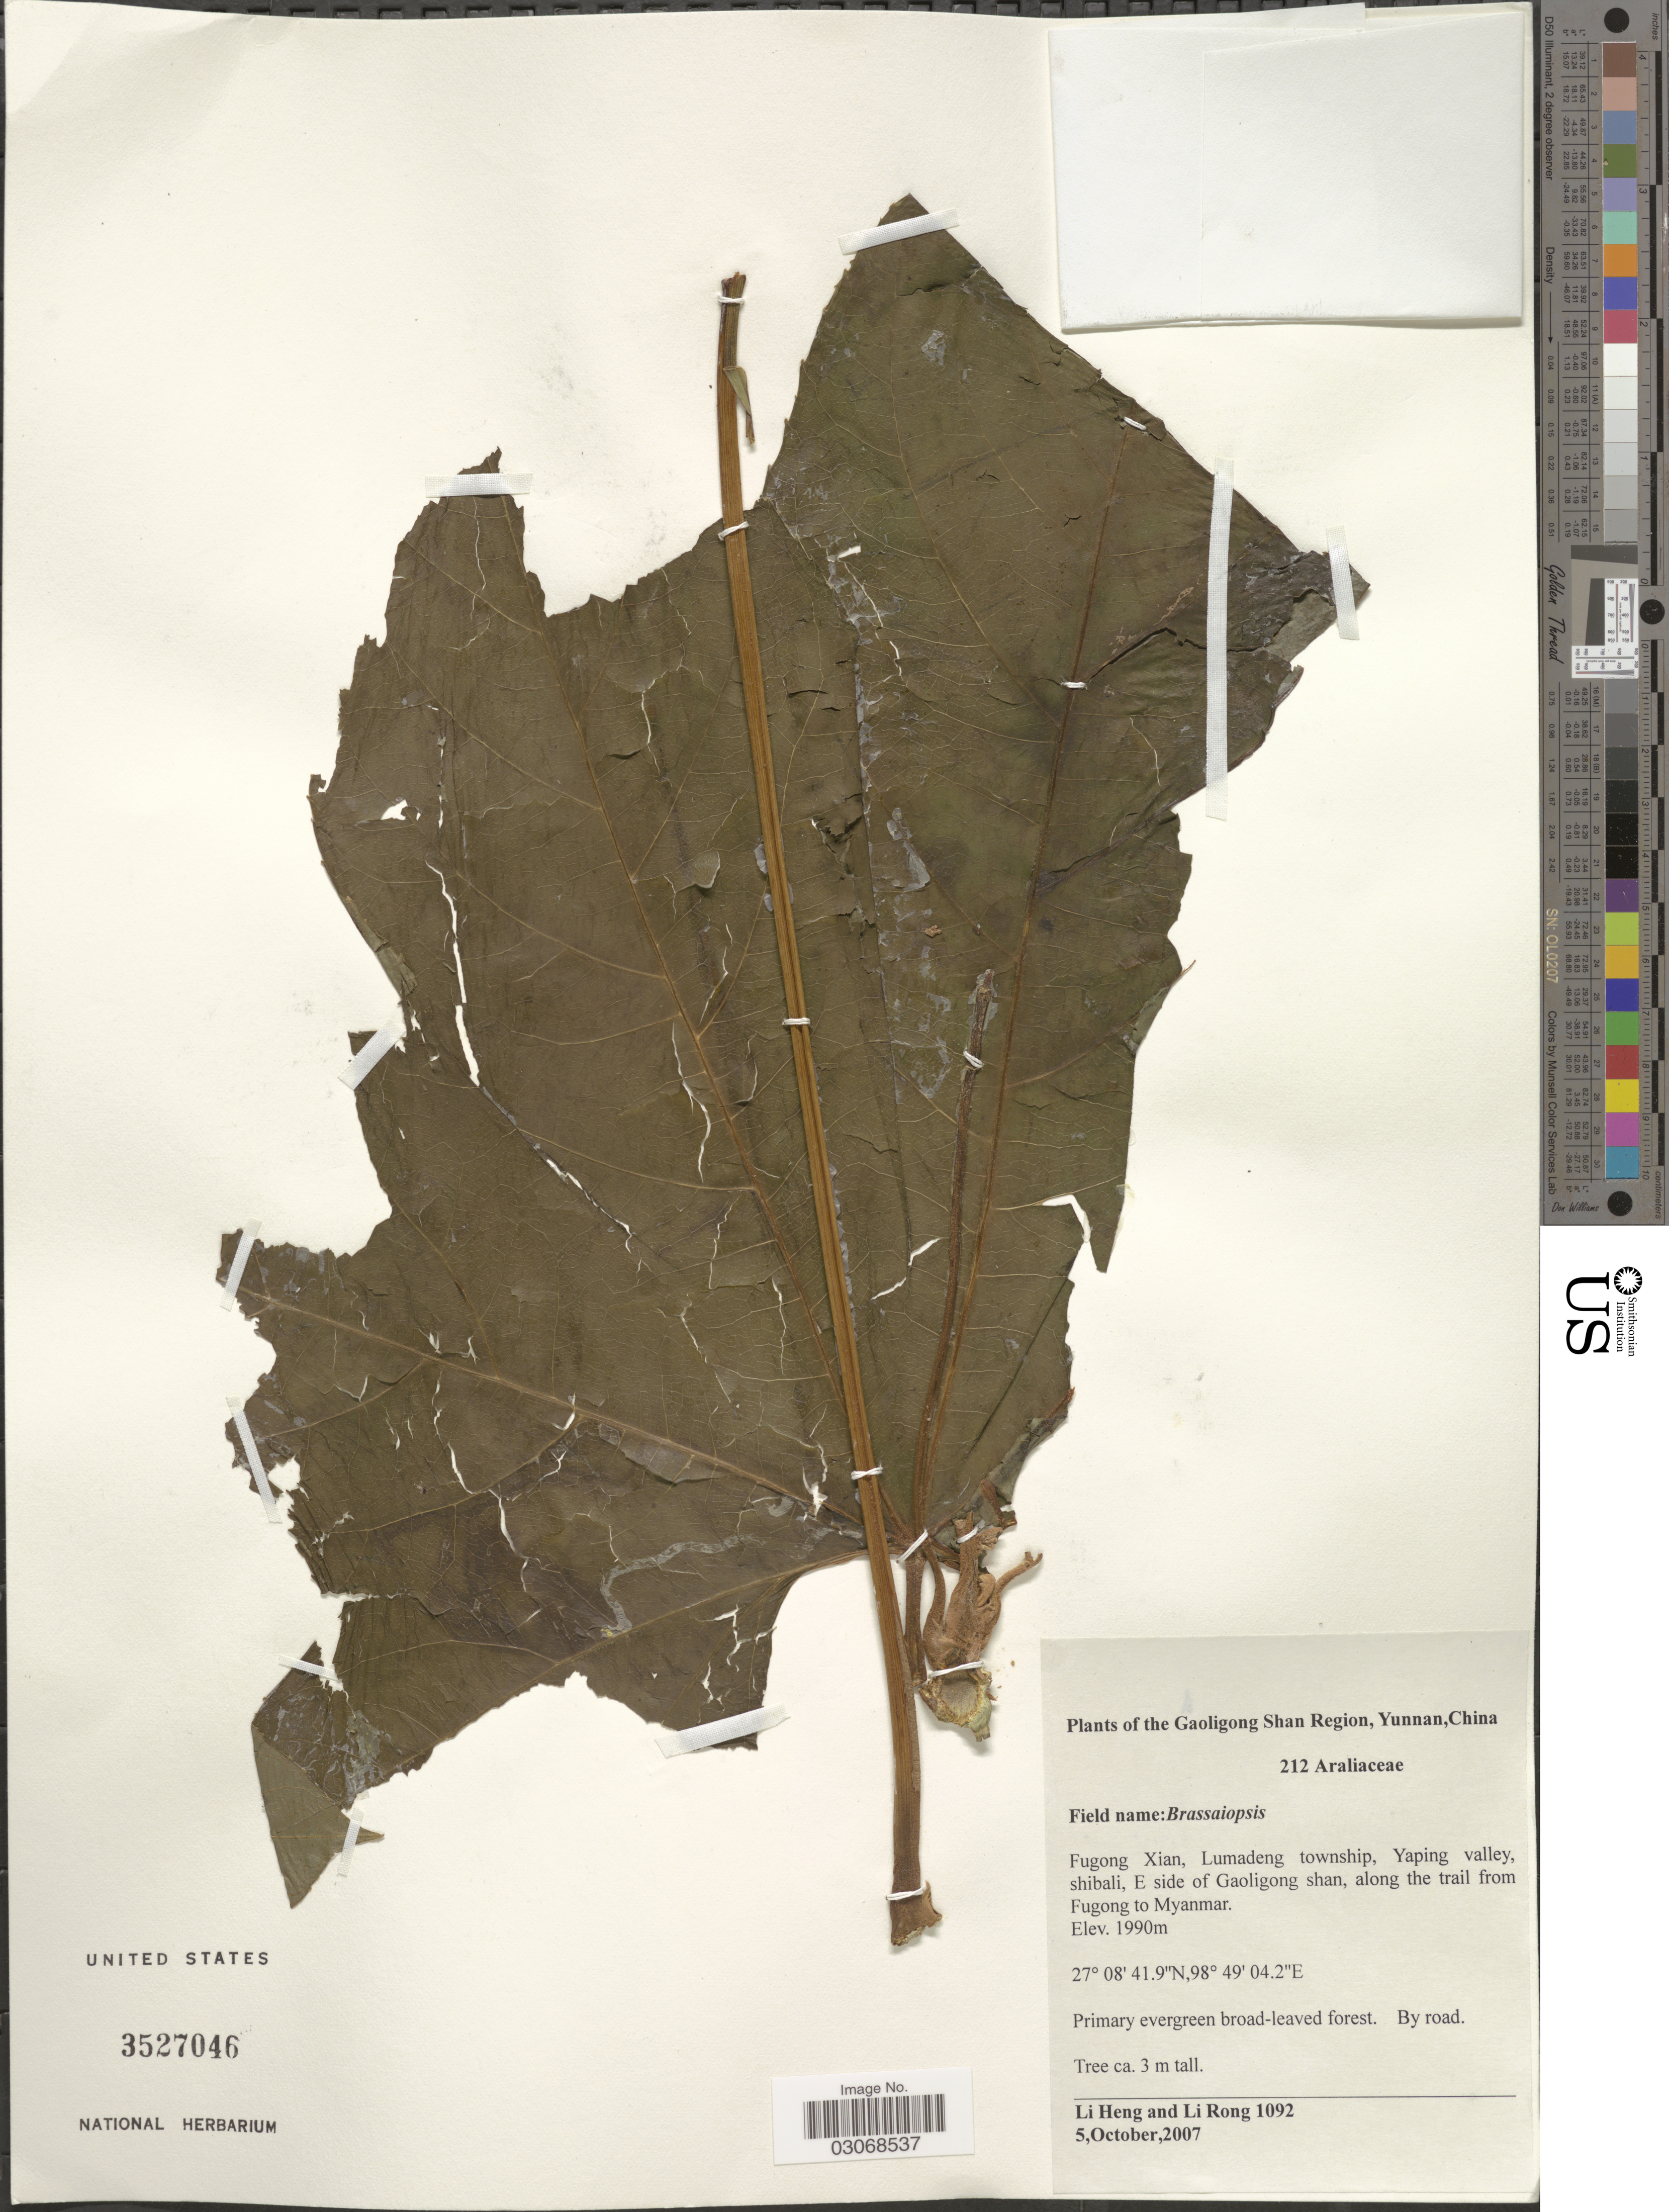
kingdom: Plantae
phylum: Tracheophyta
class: Magnoliopsida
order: Apiales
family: Araliaceae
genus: Brassaiopsis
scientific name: Brassaiopsis sp.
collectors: L. Heng & R. Li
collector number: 1092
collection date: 2007-10-05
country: China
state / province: Yunnan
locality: The Gaoligong Shan Region, Fugong Xian, Lumadeng township, Yaping valley, shibali, E side of Gaoligong shan, along the trail from Fugong to Myanmar.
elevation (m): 1990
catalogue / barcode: US 3527046